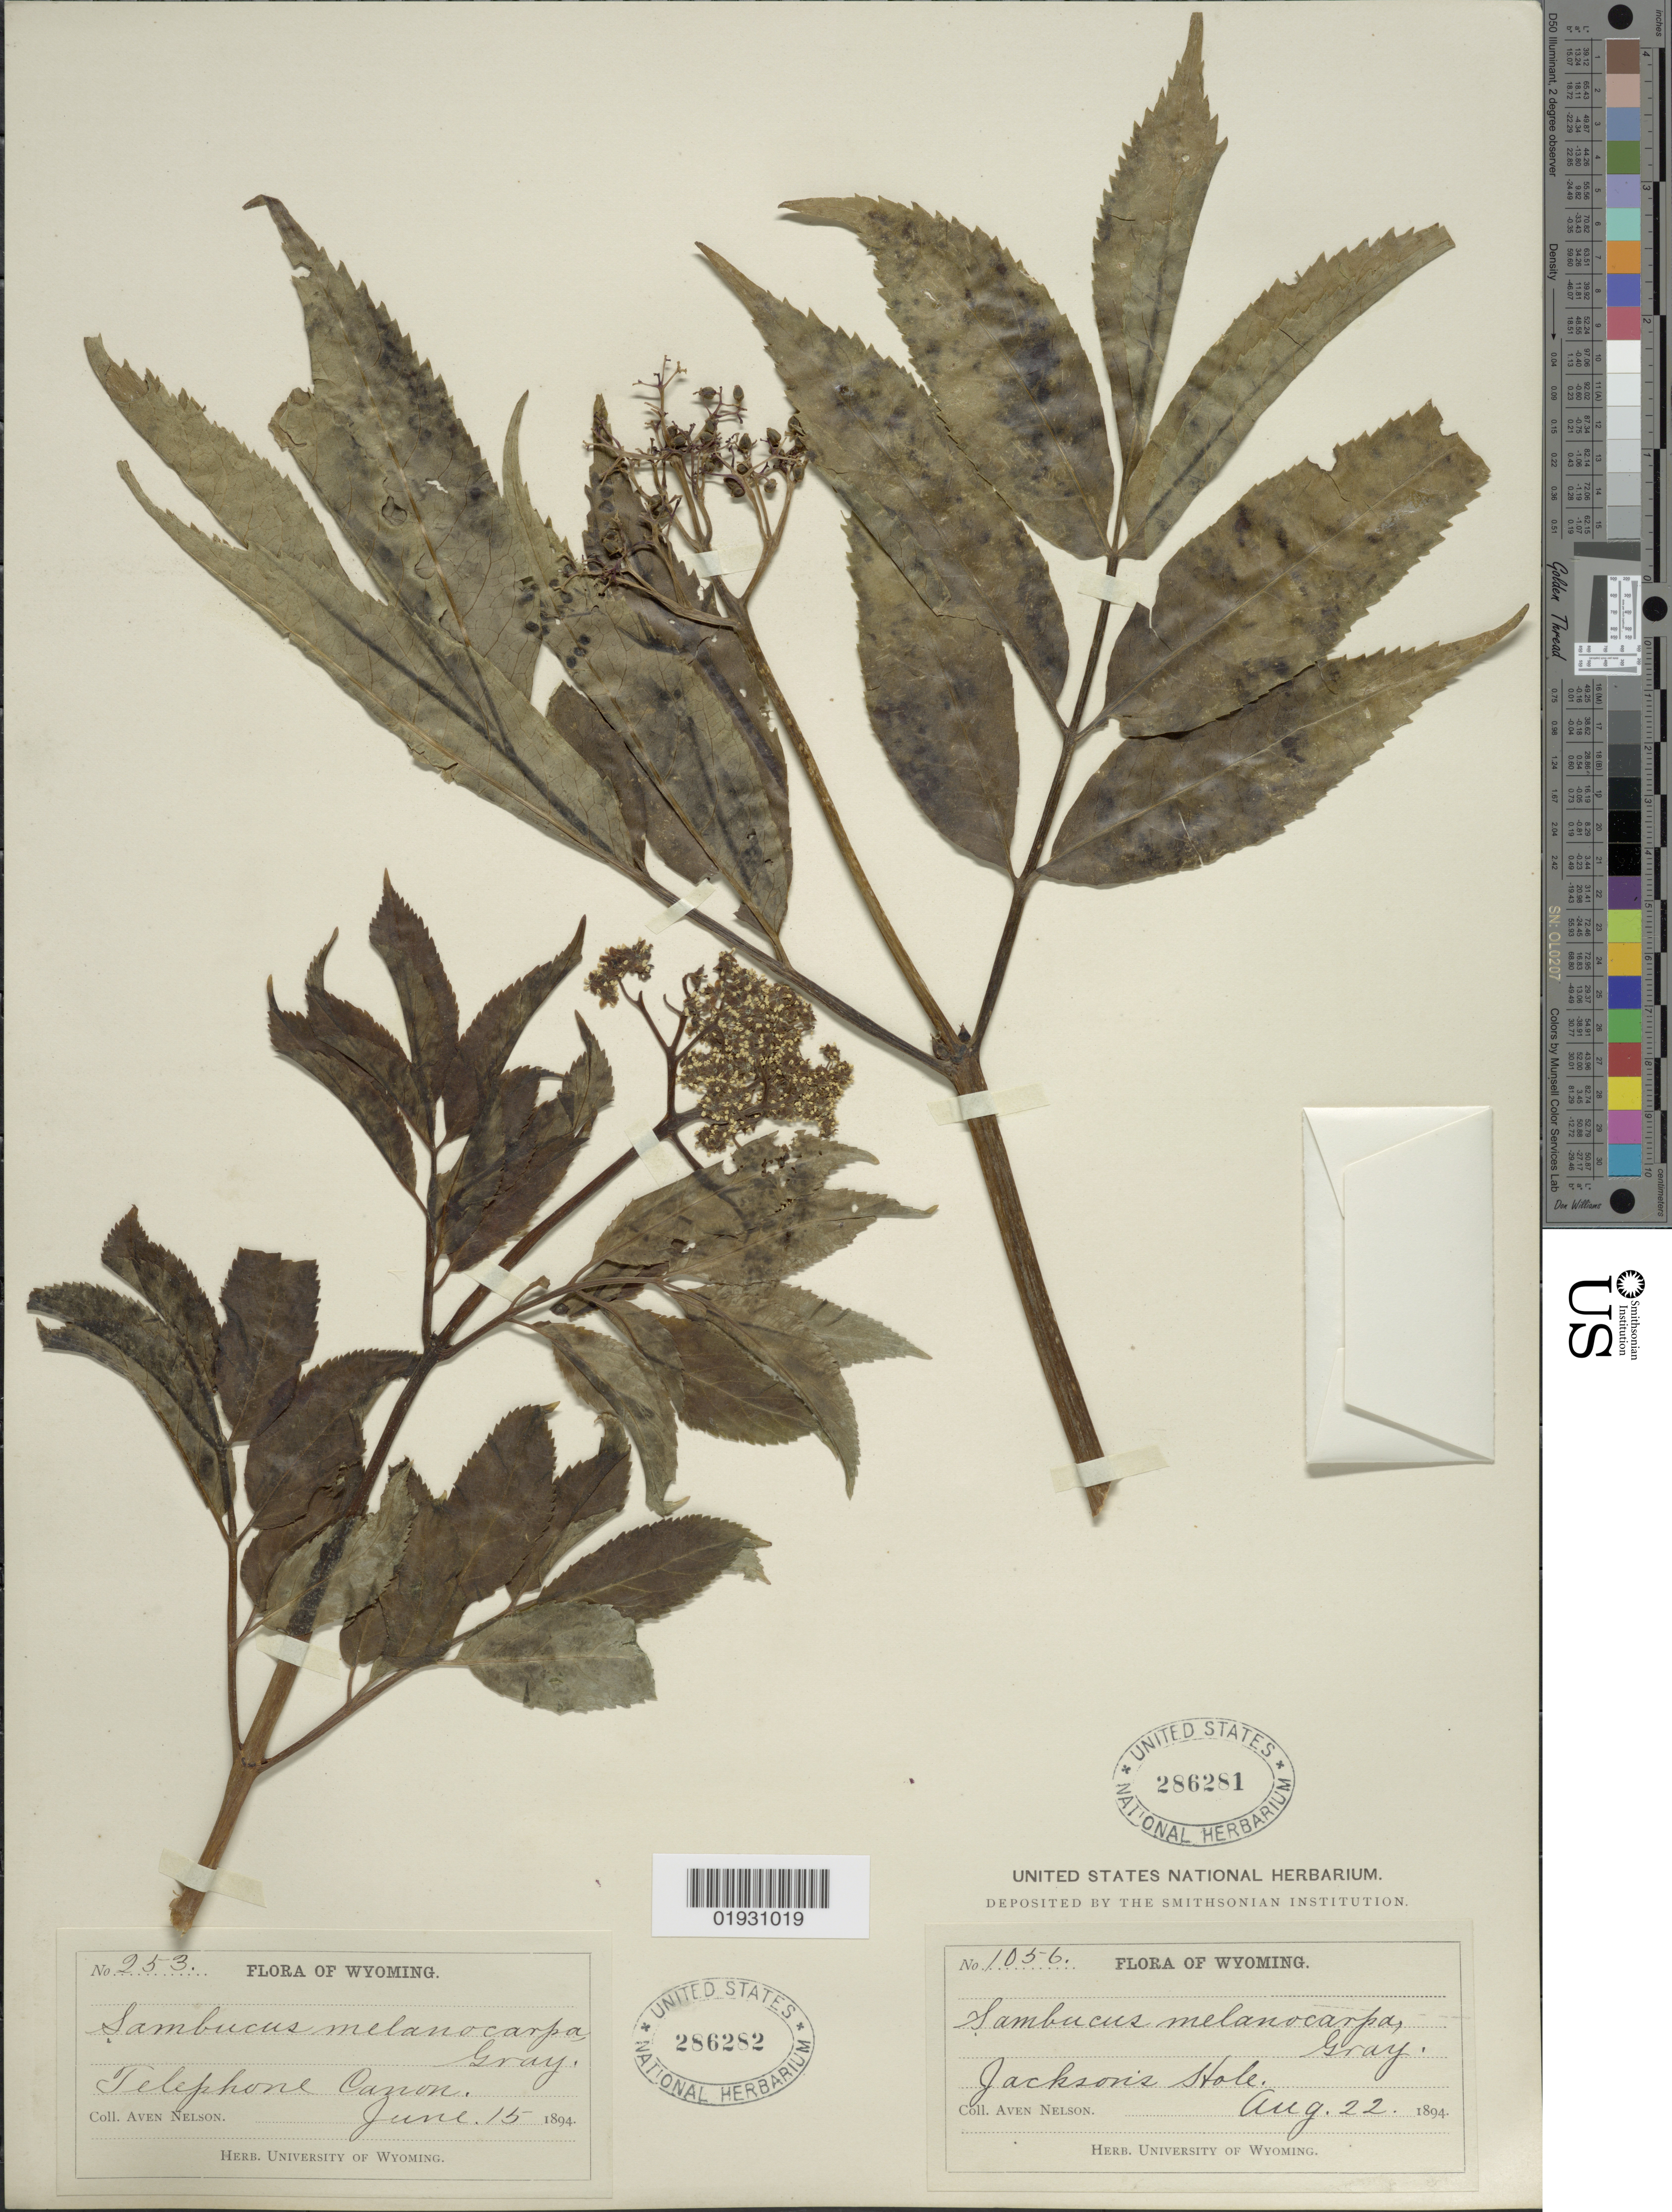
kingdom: Plantae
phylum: Tracheophyta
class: Magnoliopsida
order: Dipsacales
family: Viburnaceae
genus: Sambucus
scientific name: Sambucus melanocarpa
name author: A. Gray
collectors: A. Nelson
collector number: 1056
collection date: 1894-08-22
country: United States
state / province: Wyoming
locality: Jackson's Hole.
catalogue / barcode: US 286281